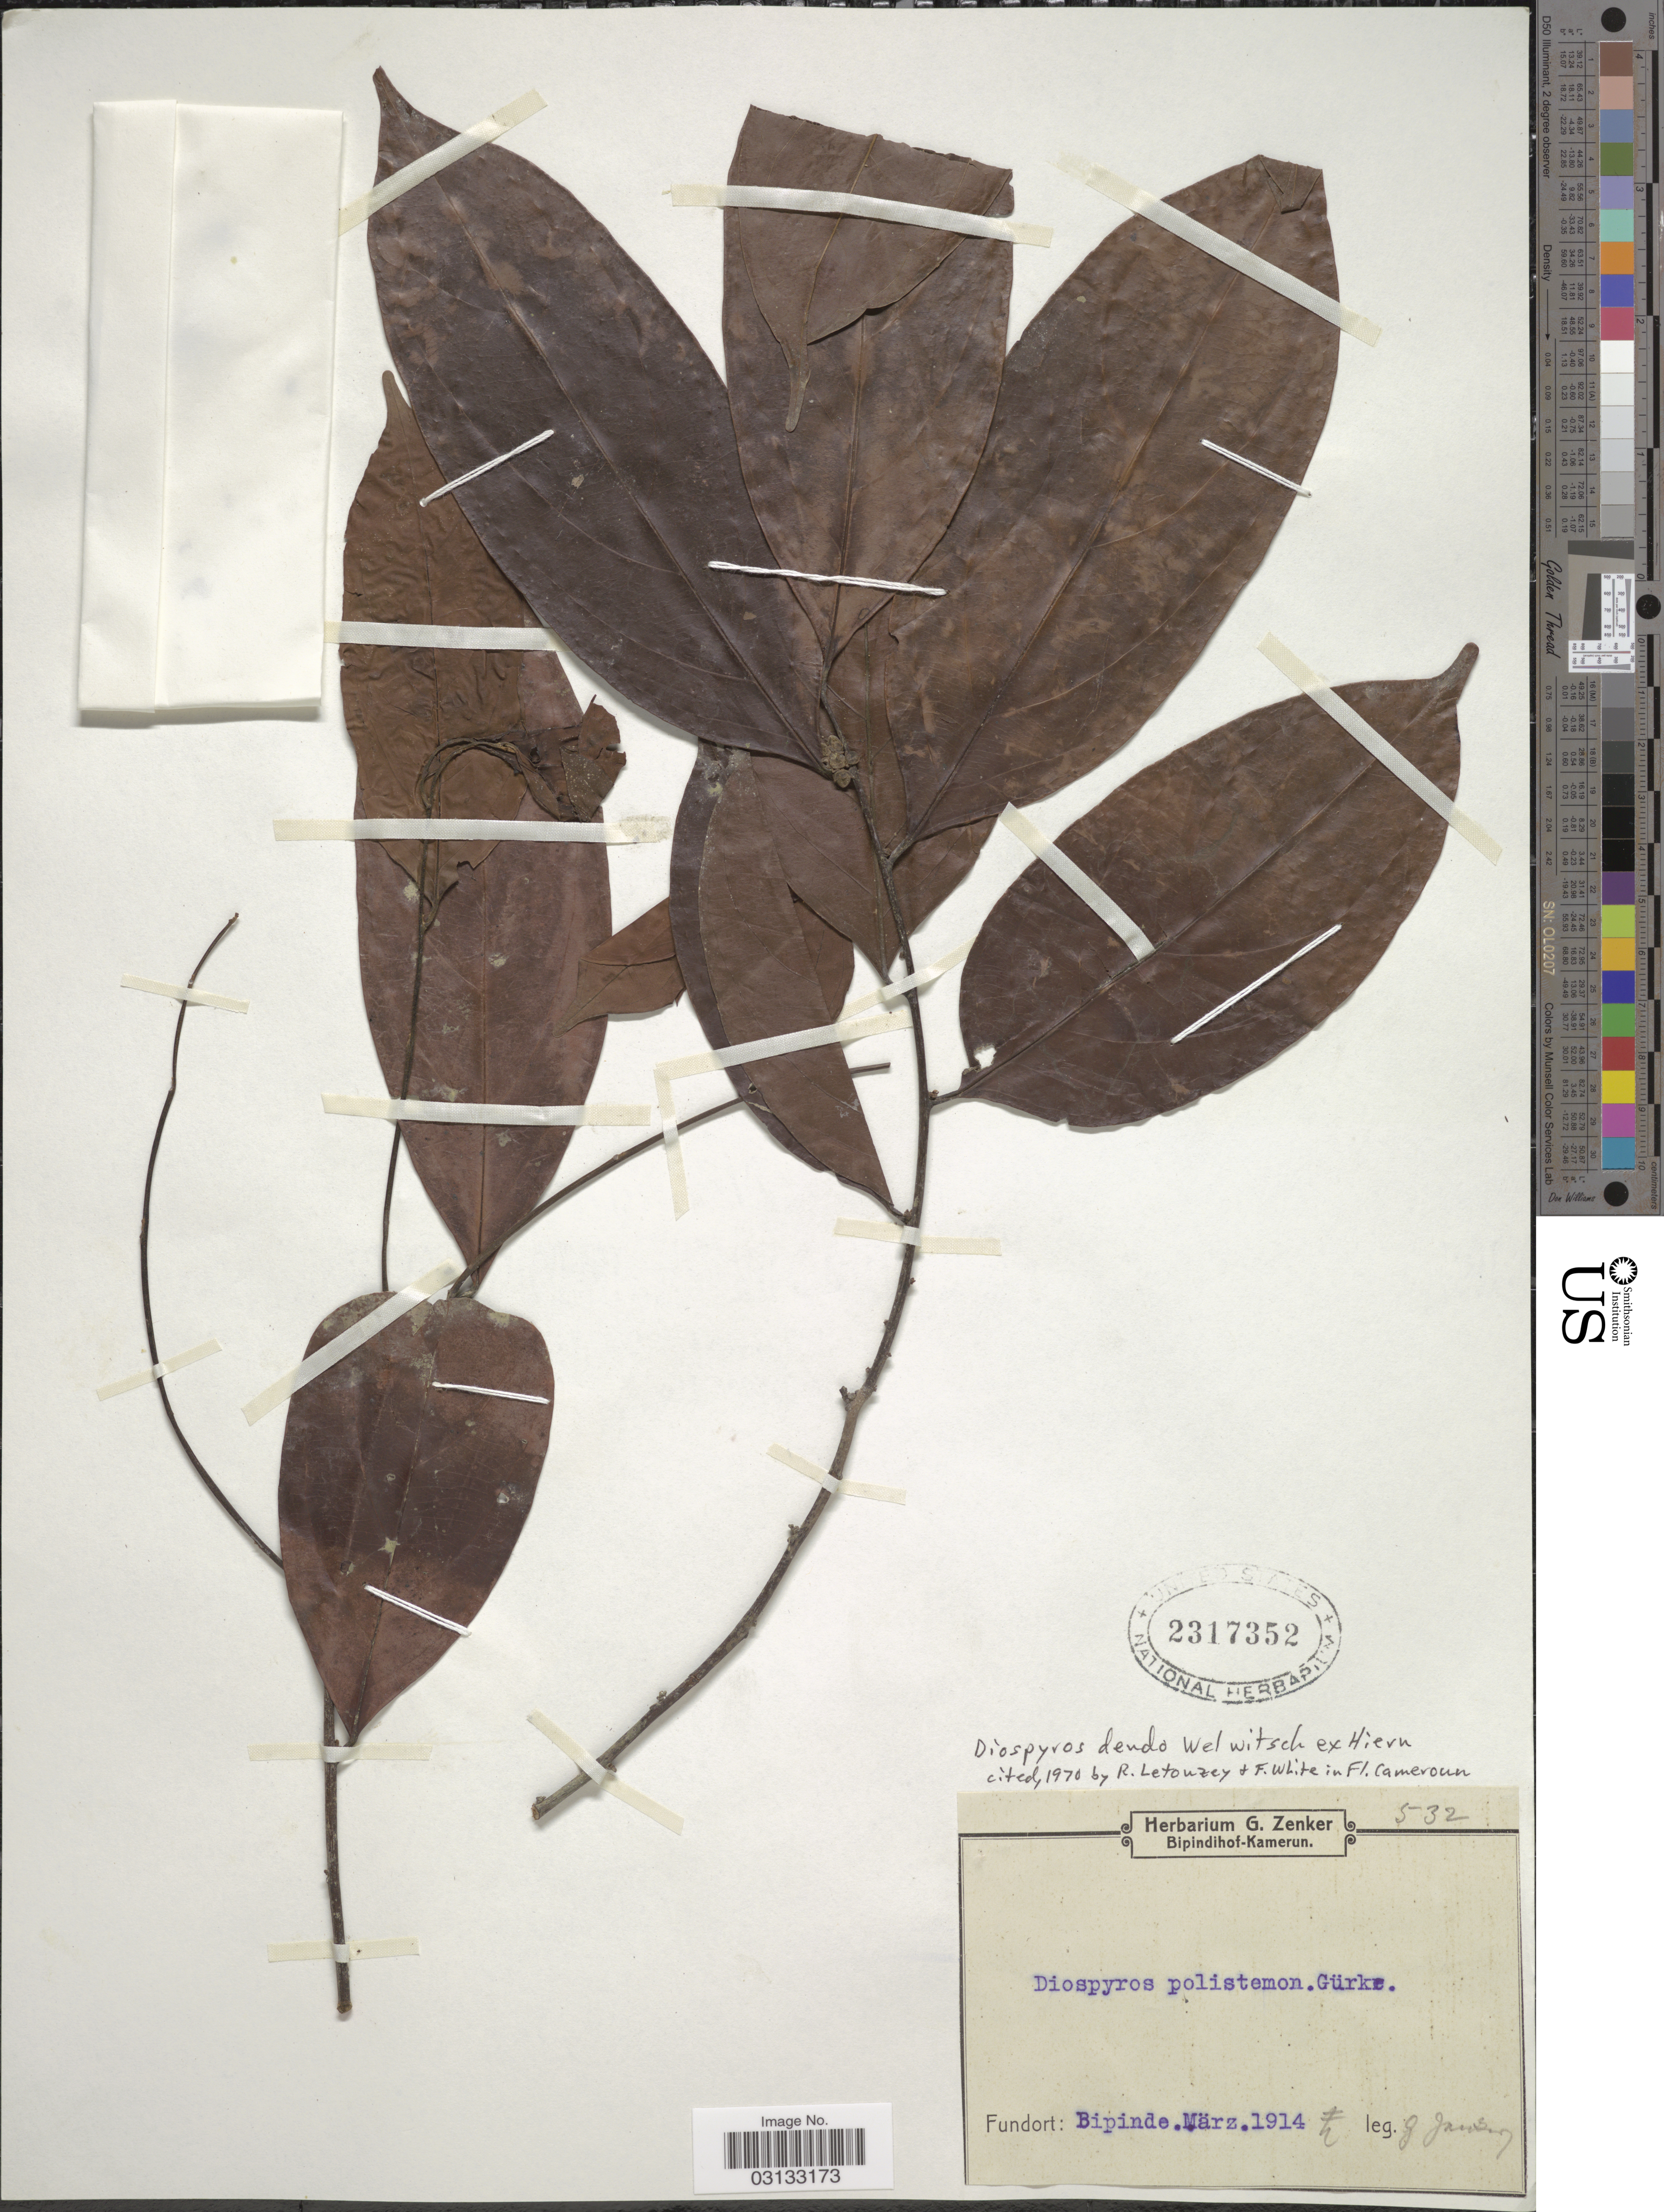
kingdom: Plantae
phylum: Tracheophyta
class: Magnoliopsida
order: Ericales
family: Ebenaceae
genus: Diospyros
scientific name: Diospyros dendo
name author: Welw. ex Hiern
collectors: G. A. Zenker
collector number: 532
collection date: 1914-03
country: Cameroon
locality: Kamerun, Bipinde.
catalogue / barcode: US 2317352